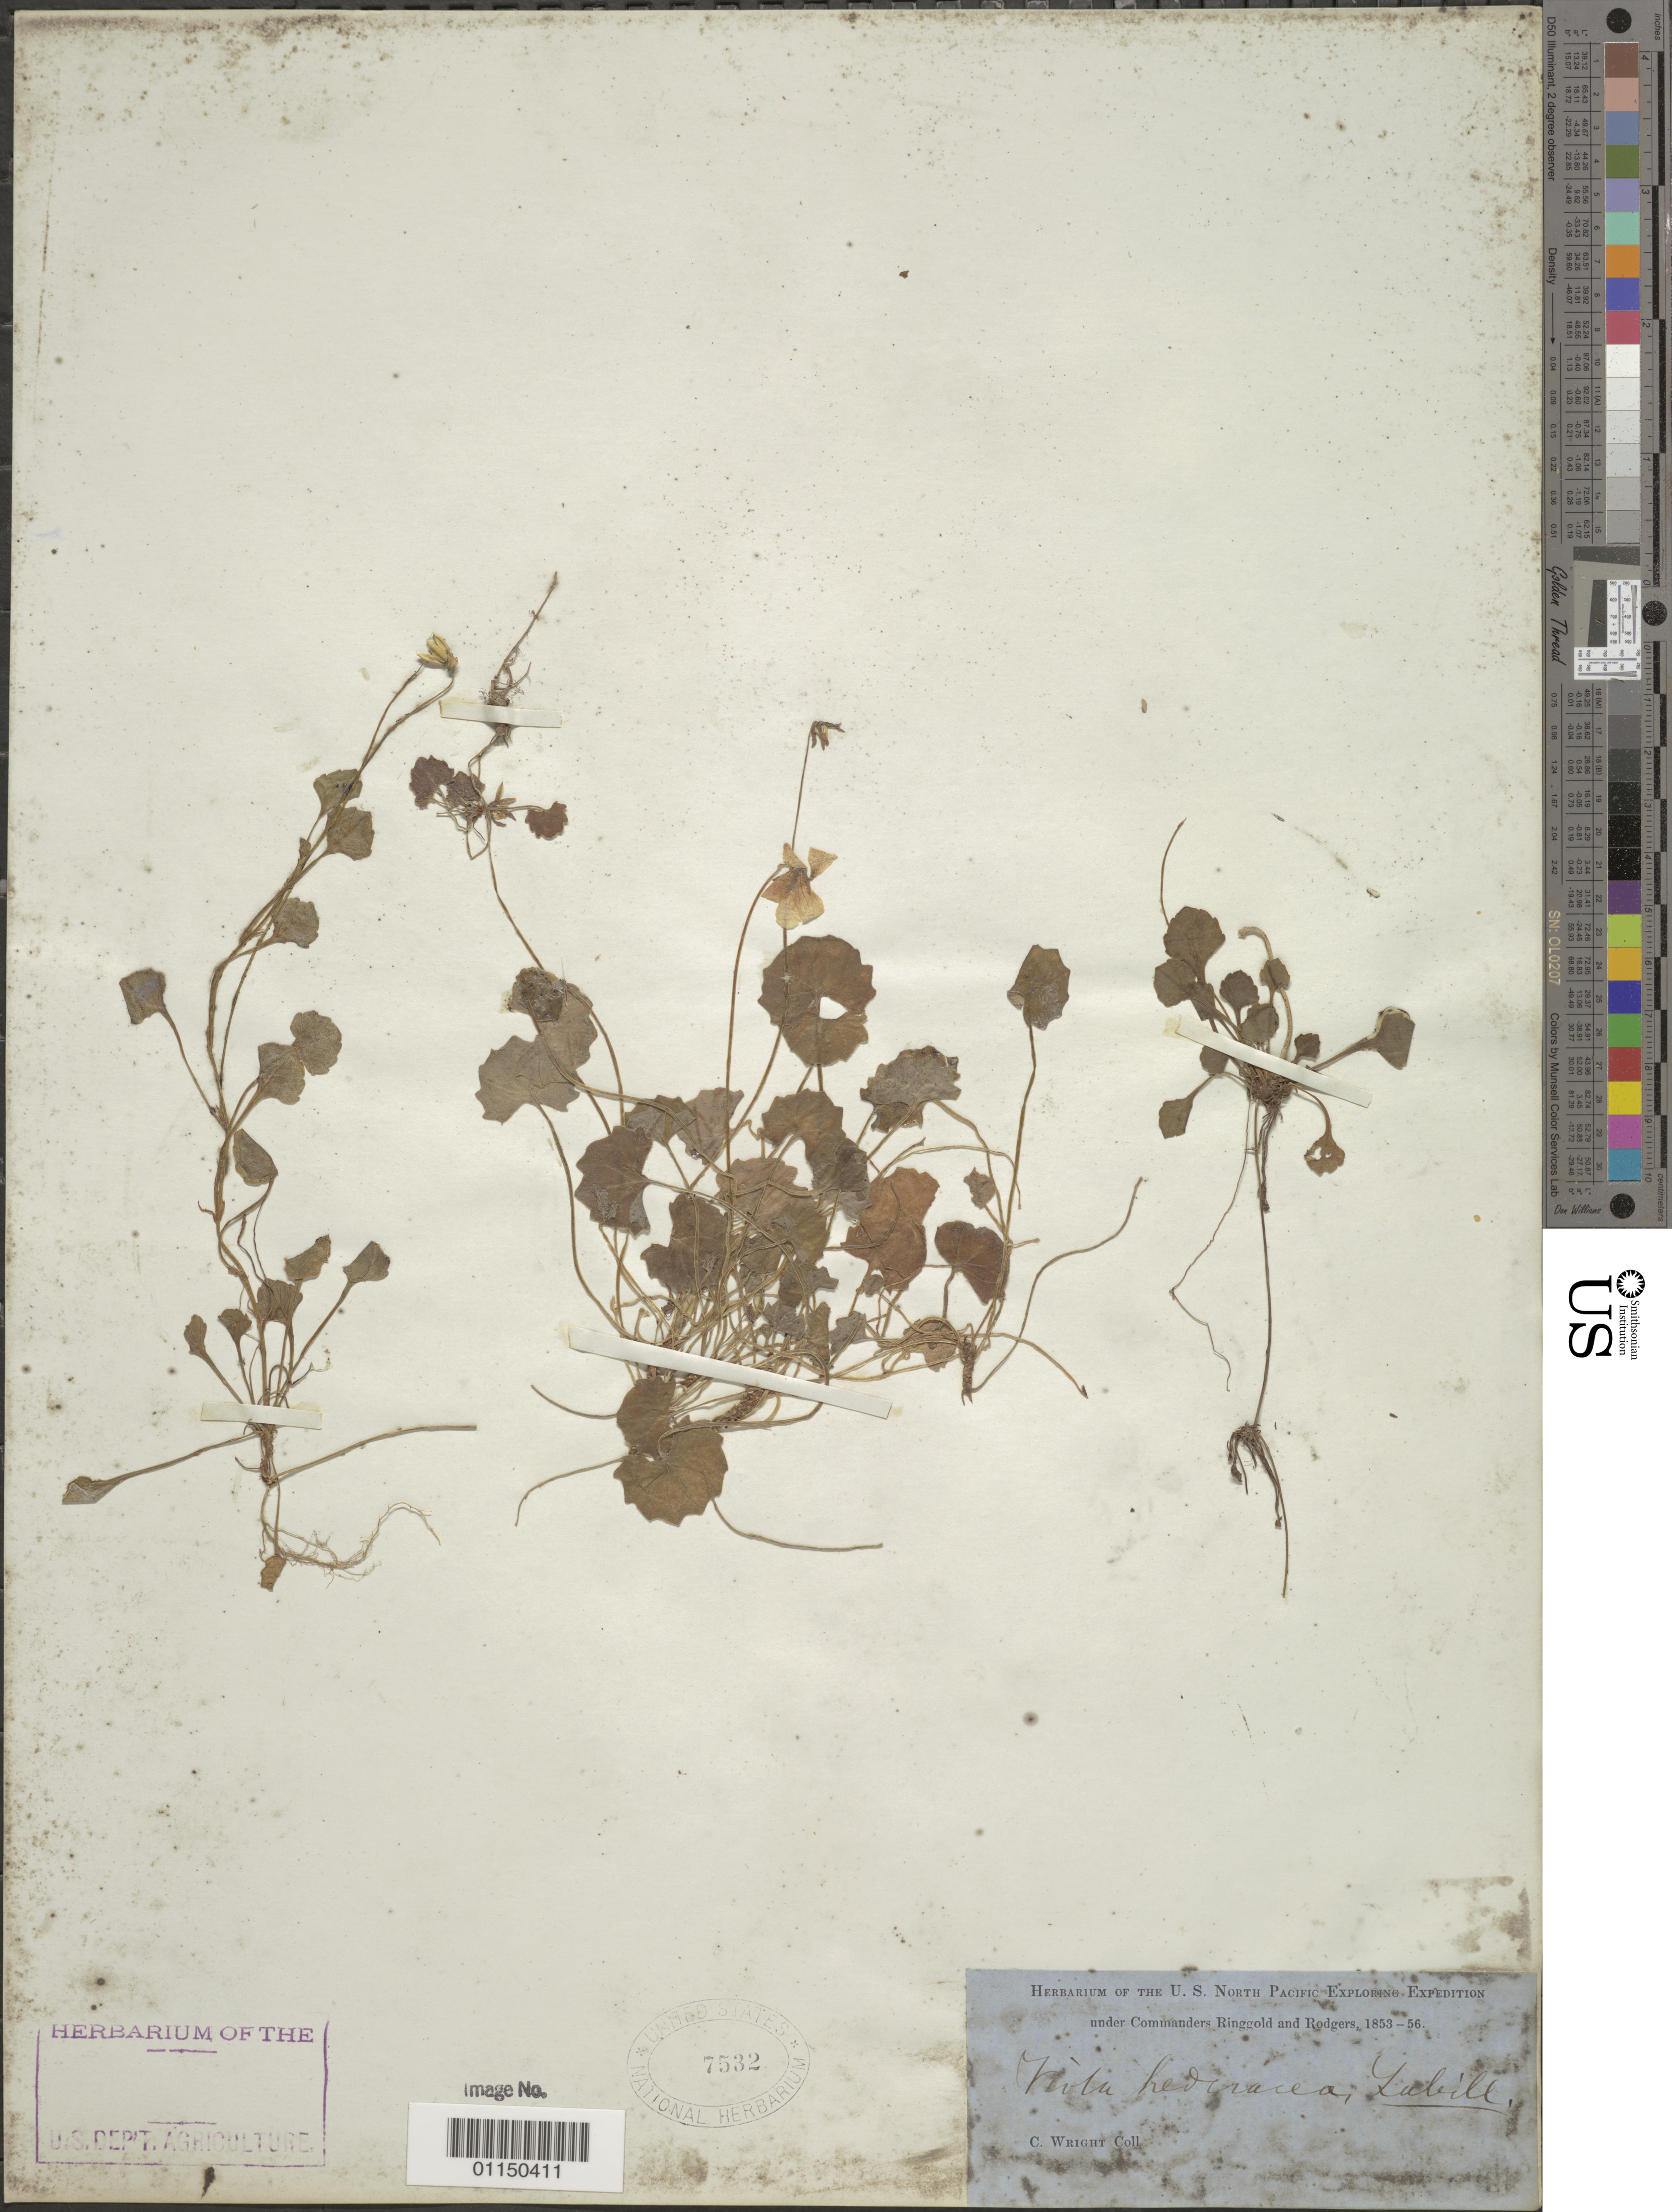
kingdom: Plantae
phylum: Tracheophyta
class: Magnoliopsida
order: Malpighiales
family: Violaceae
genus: Viola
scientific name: Viola hederacea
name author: Labill.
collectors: C. Wright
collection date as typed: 1853 to -- -- 1856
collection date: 1853/1856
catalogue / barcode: US 7532